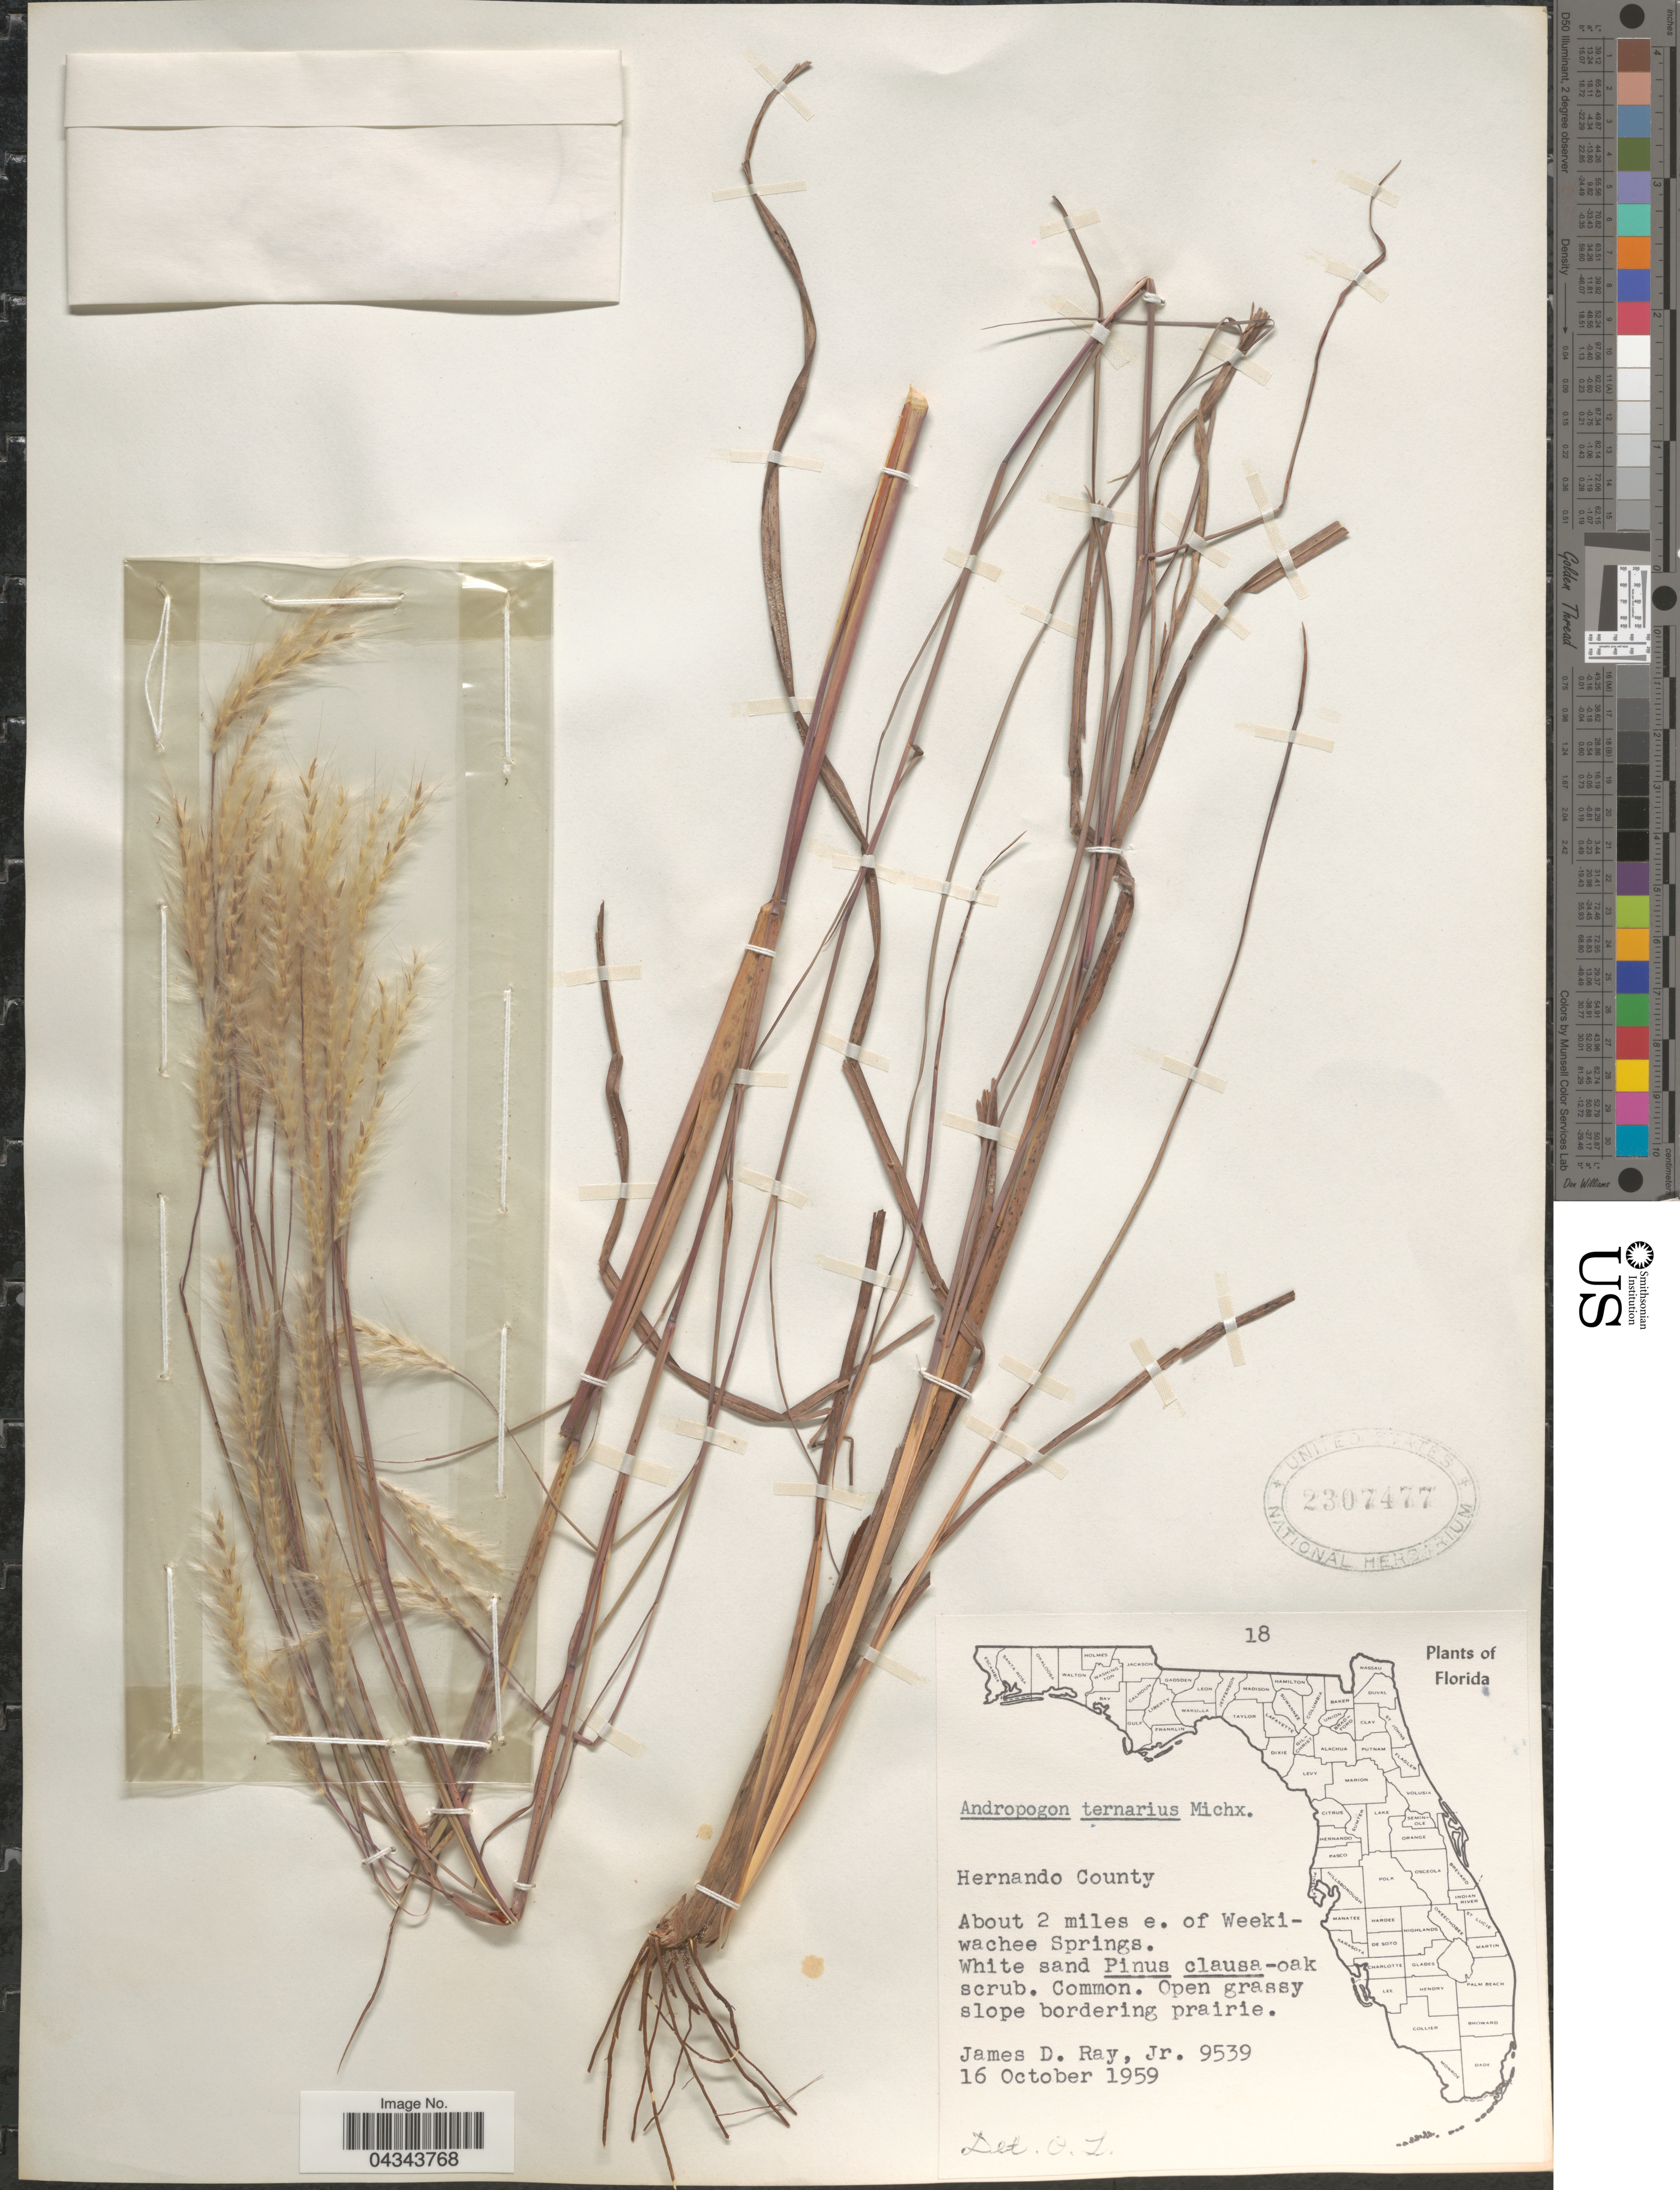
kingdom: Plantae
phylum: Tracheophyta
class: Liliopsida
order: Poales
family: Poaceae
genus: Andropogon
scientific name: Andropogon ternarius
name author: Michx.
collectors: J. D. Ray Jr.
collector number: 9539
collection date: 1959-10-16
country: United States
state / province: Florida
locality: Hernando County. About 2 miles e. of Weekiwachee Springs.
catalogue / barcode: US 2307477